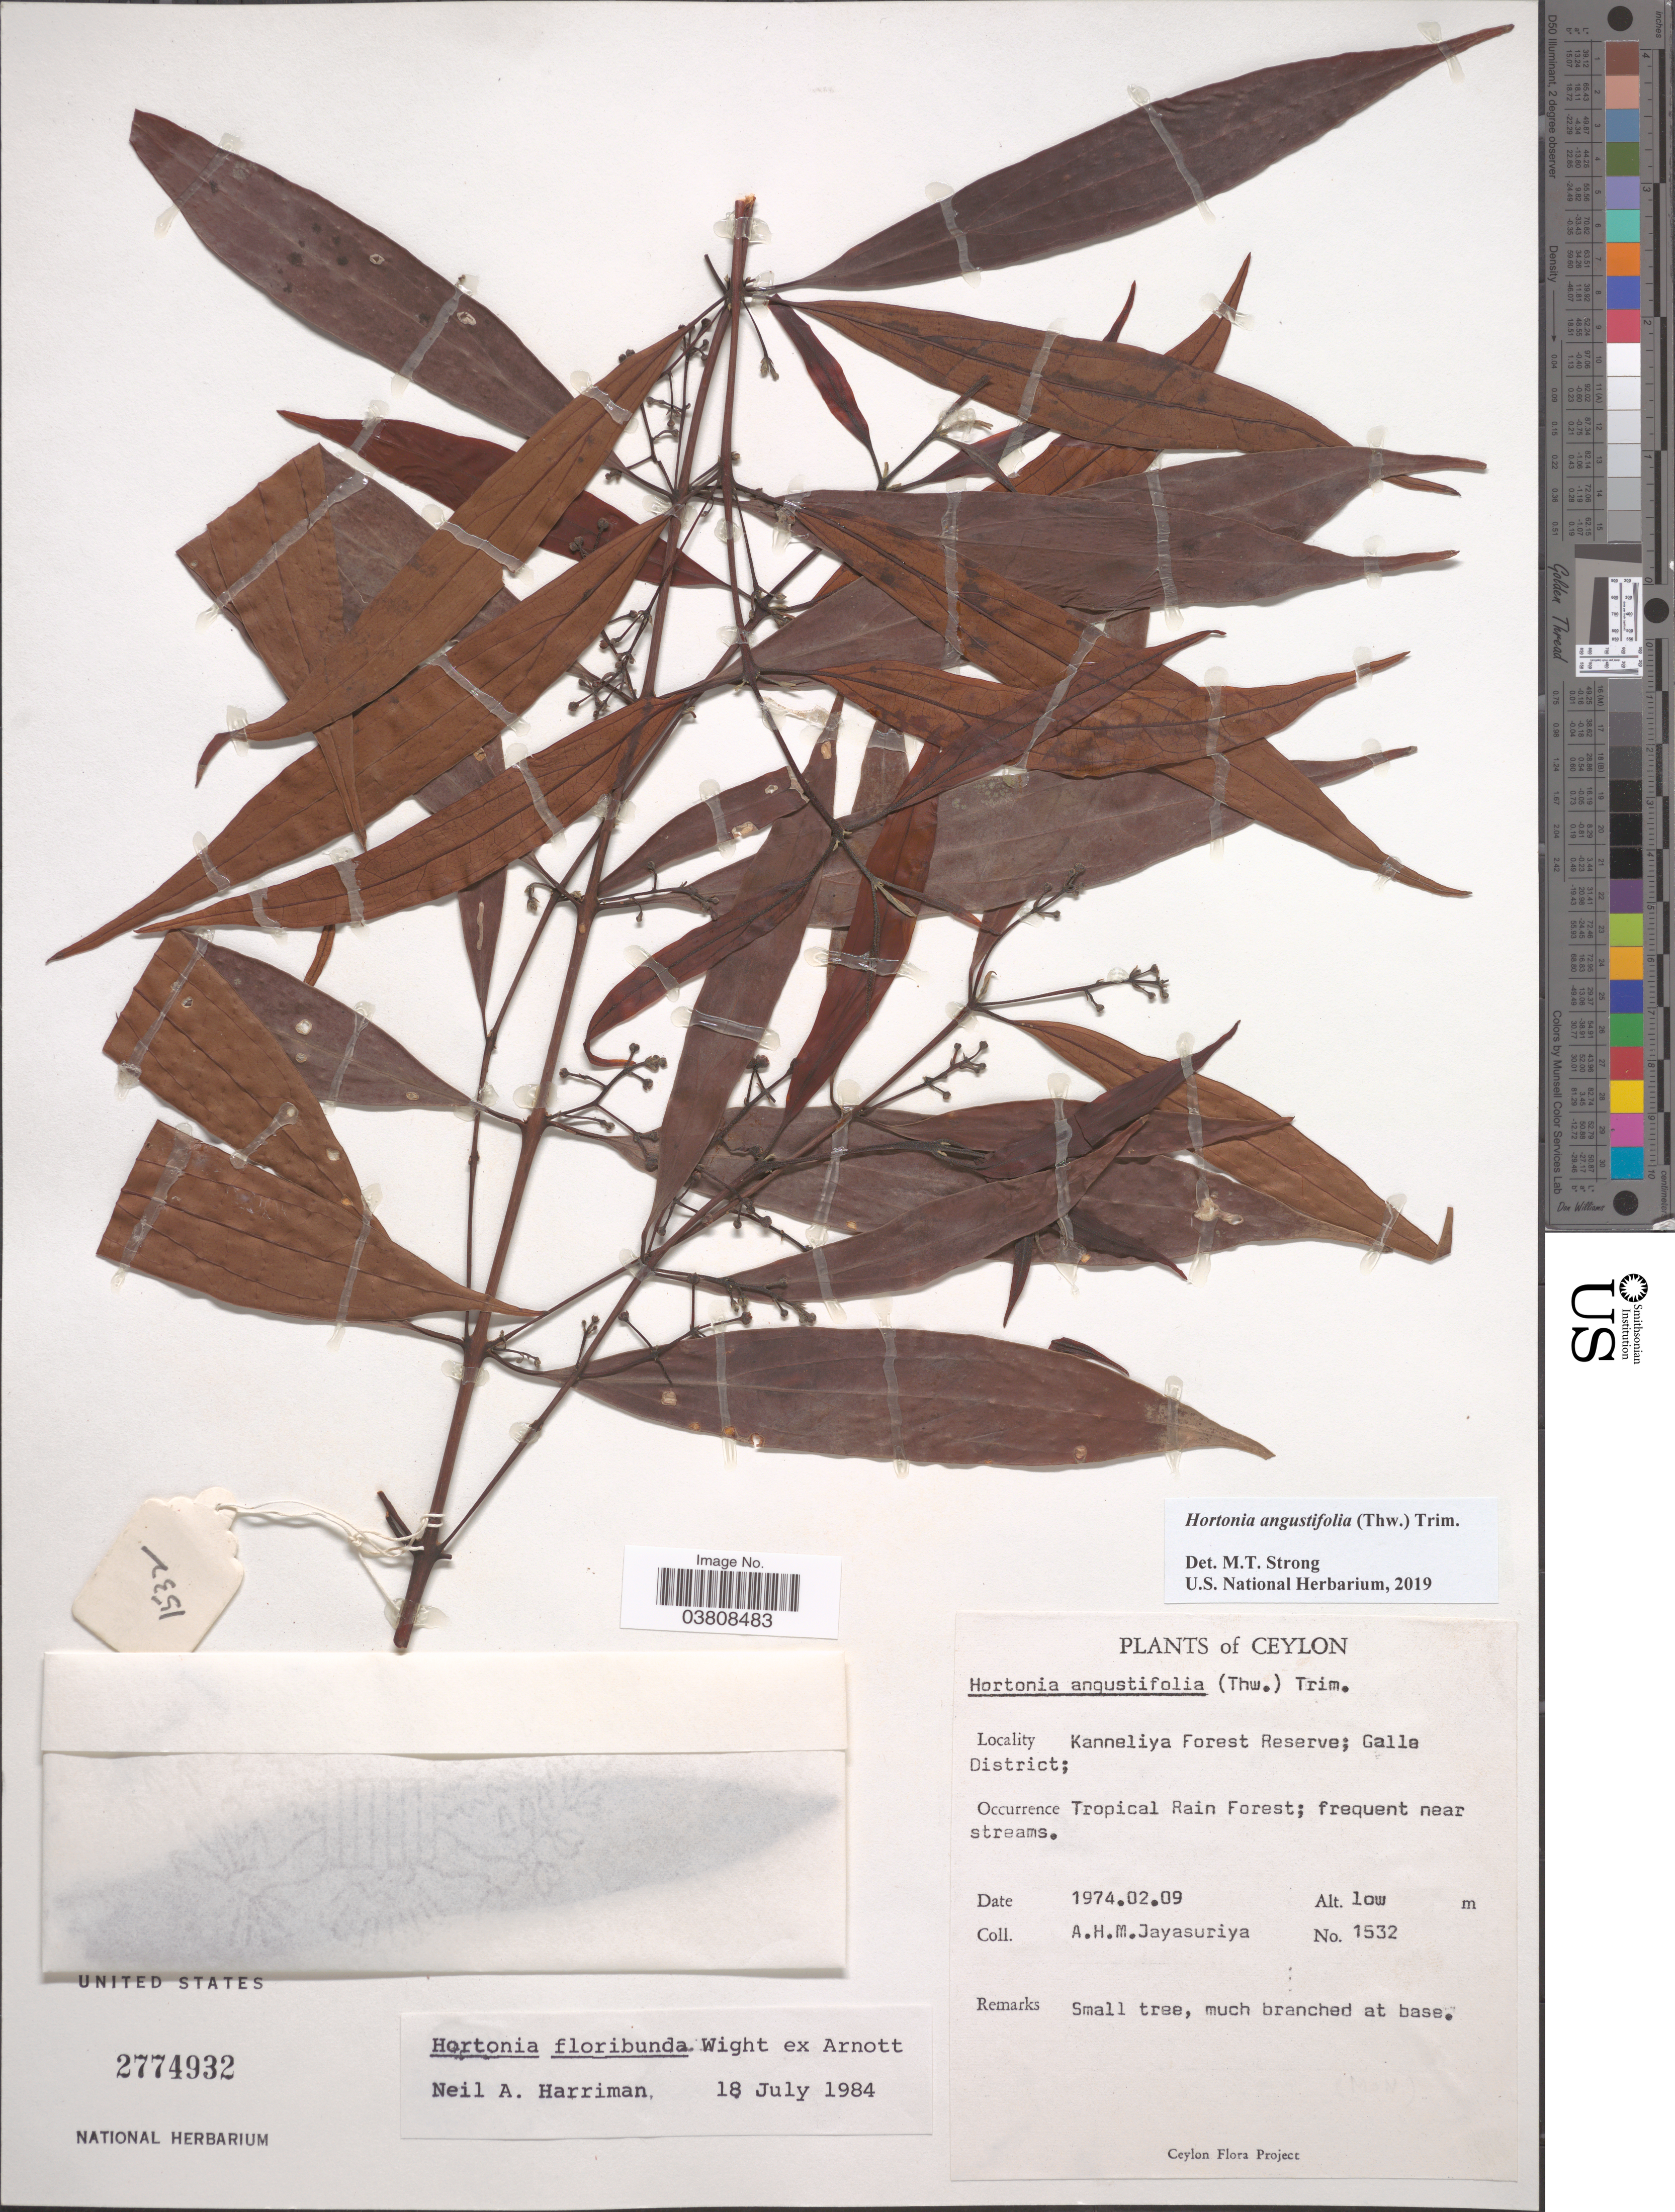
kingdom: Plantae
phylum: Tracheophyta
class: Magnoliopsida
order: Laurales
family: Monimiaceae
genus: Hortonia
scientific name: Hortonia angustifolia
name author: Trimen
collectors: A. H. Jayasuriya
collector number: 1532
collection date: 1974-02-09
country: Sri Lanka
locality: Ceylon. Kanneliya Forest Reserve, Galle District; Tropical Rain Forest; frequent near streams.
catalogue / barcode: US 2774932